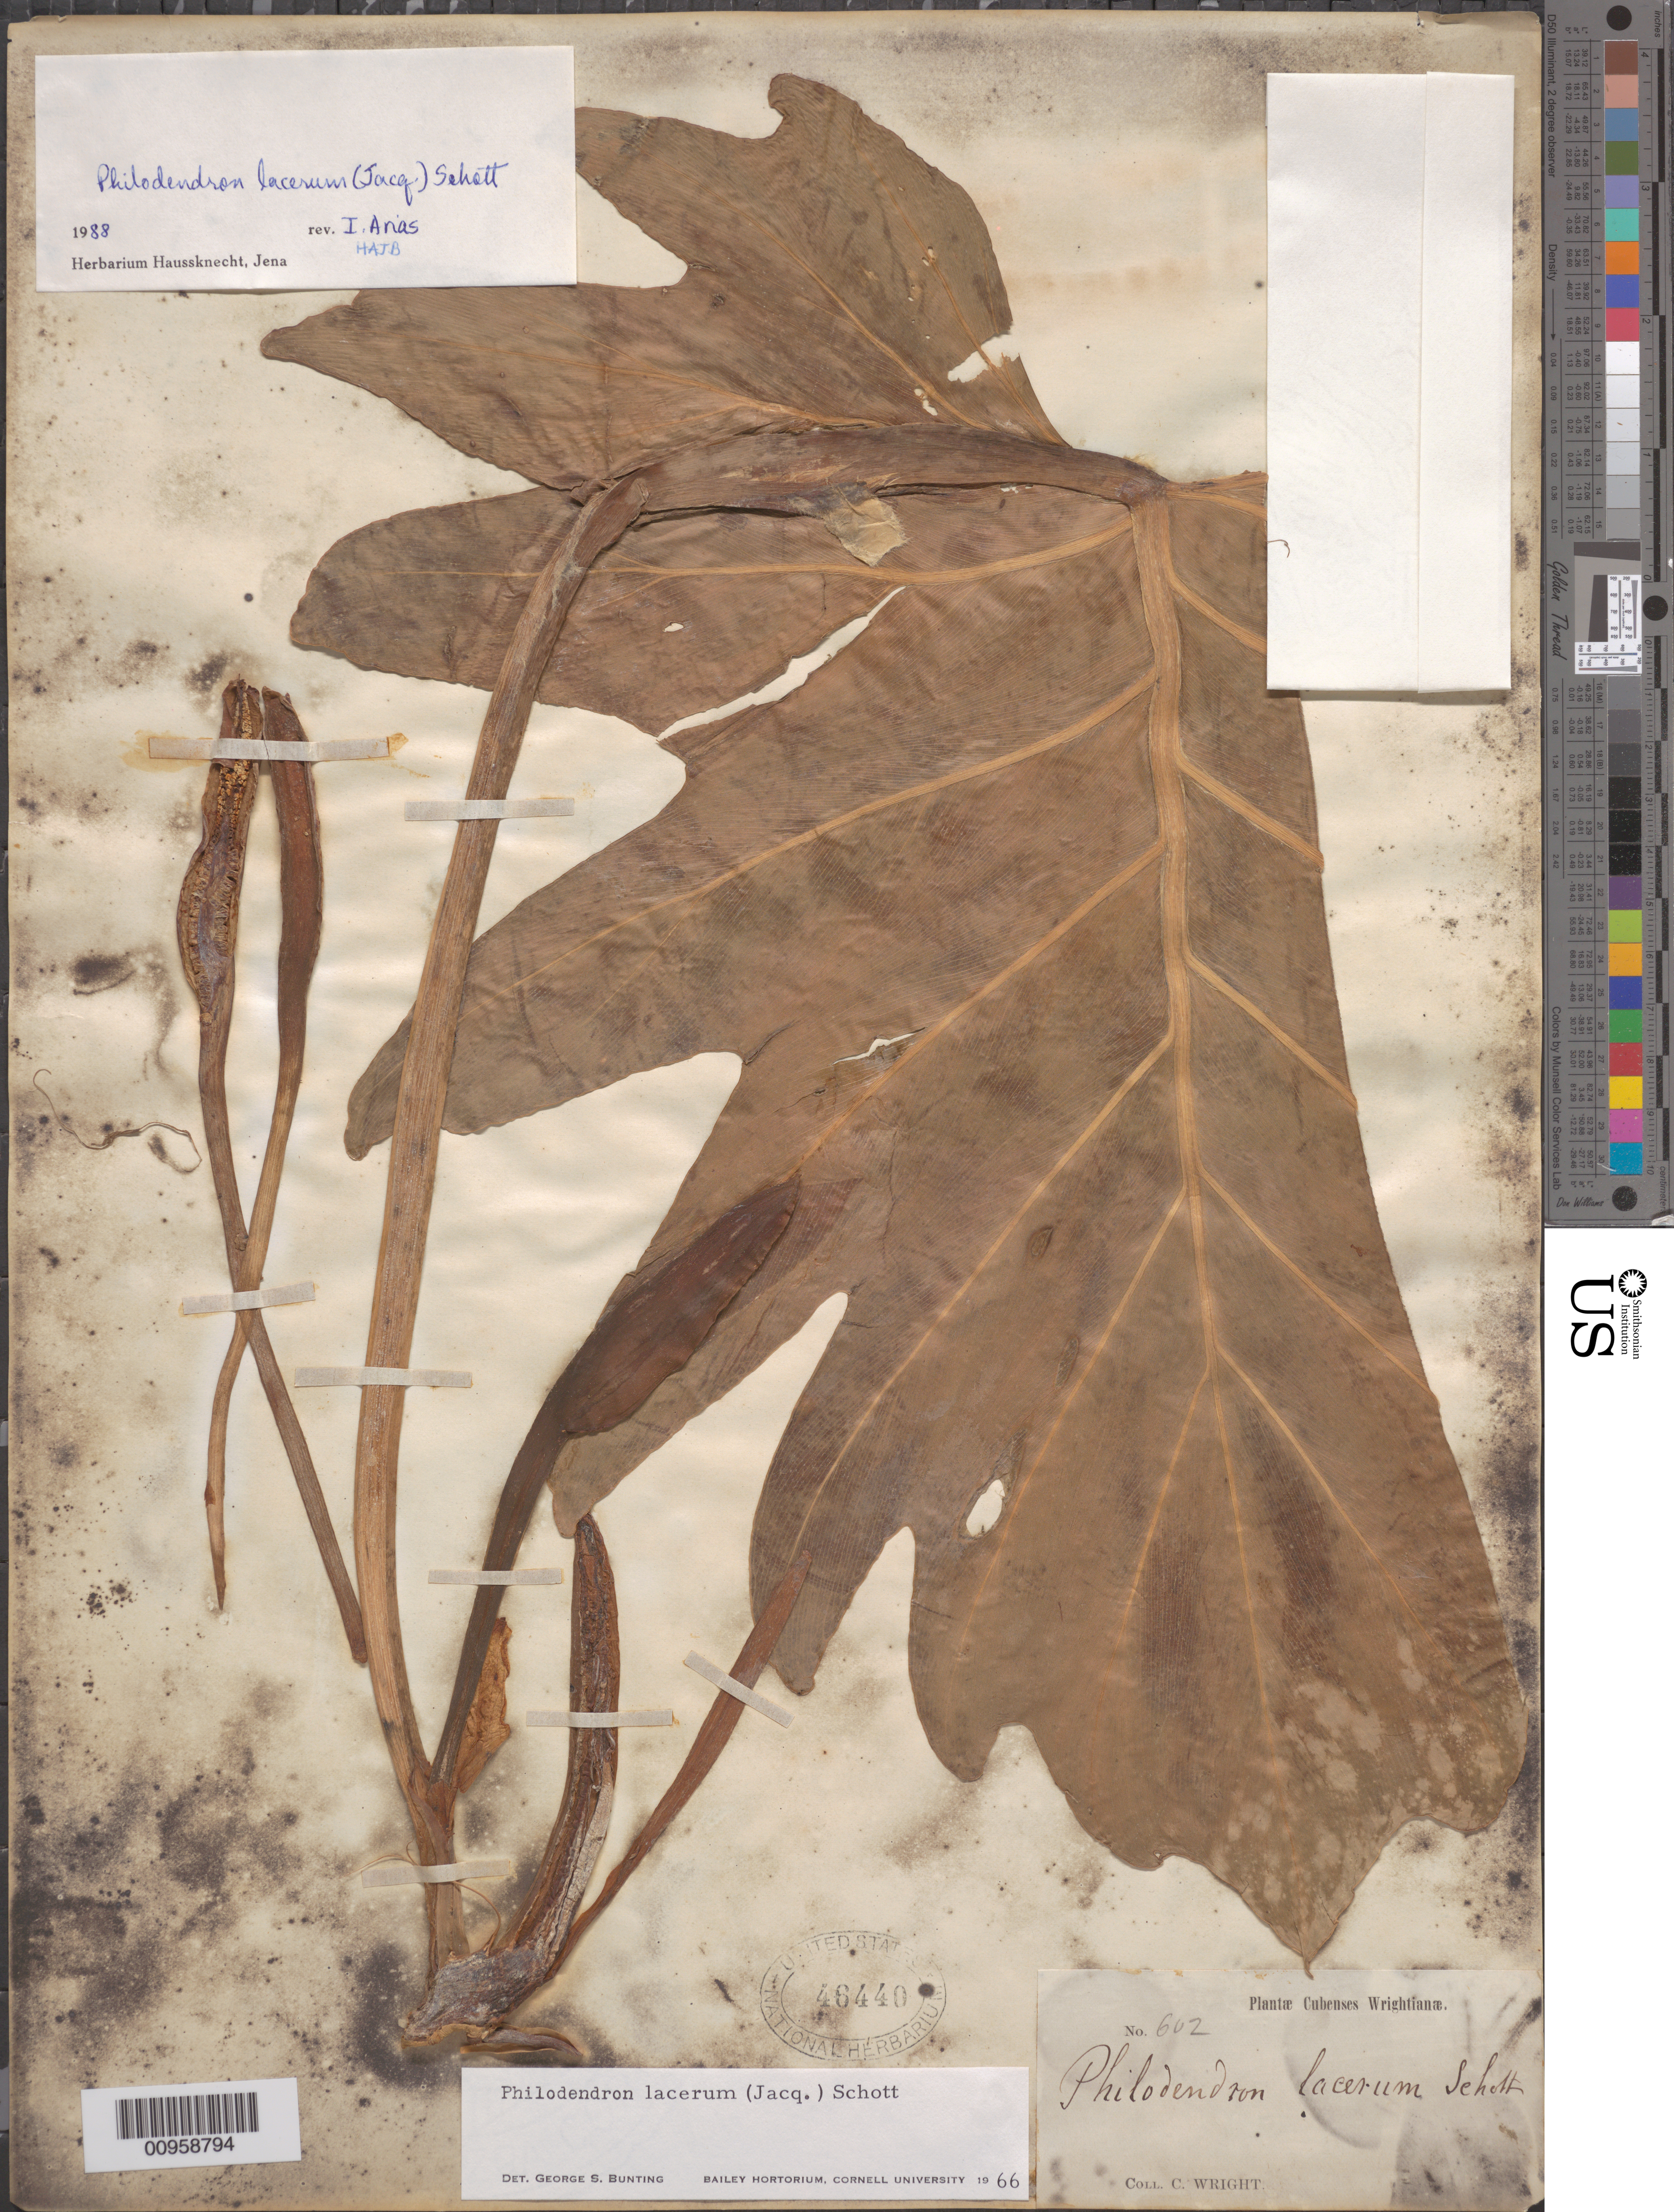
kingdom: Plantae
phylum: Tracheophyta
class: Liliopsida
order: Alismatales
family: Araceae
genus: Philodendron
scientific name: Philodendron lacerum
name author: (Jacq.) Schott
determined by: Arias, I.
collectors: C. Wright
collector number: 602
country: Cuba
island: Cuba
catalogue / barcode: US 46440